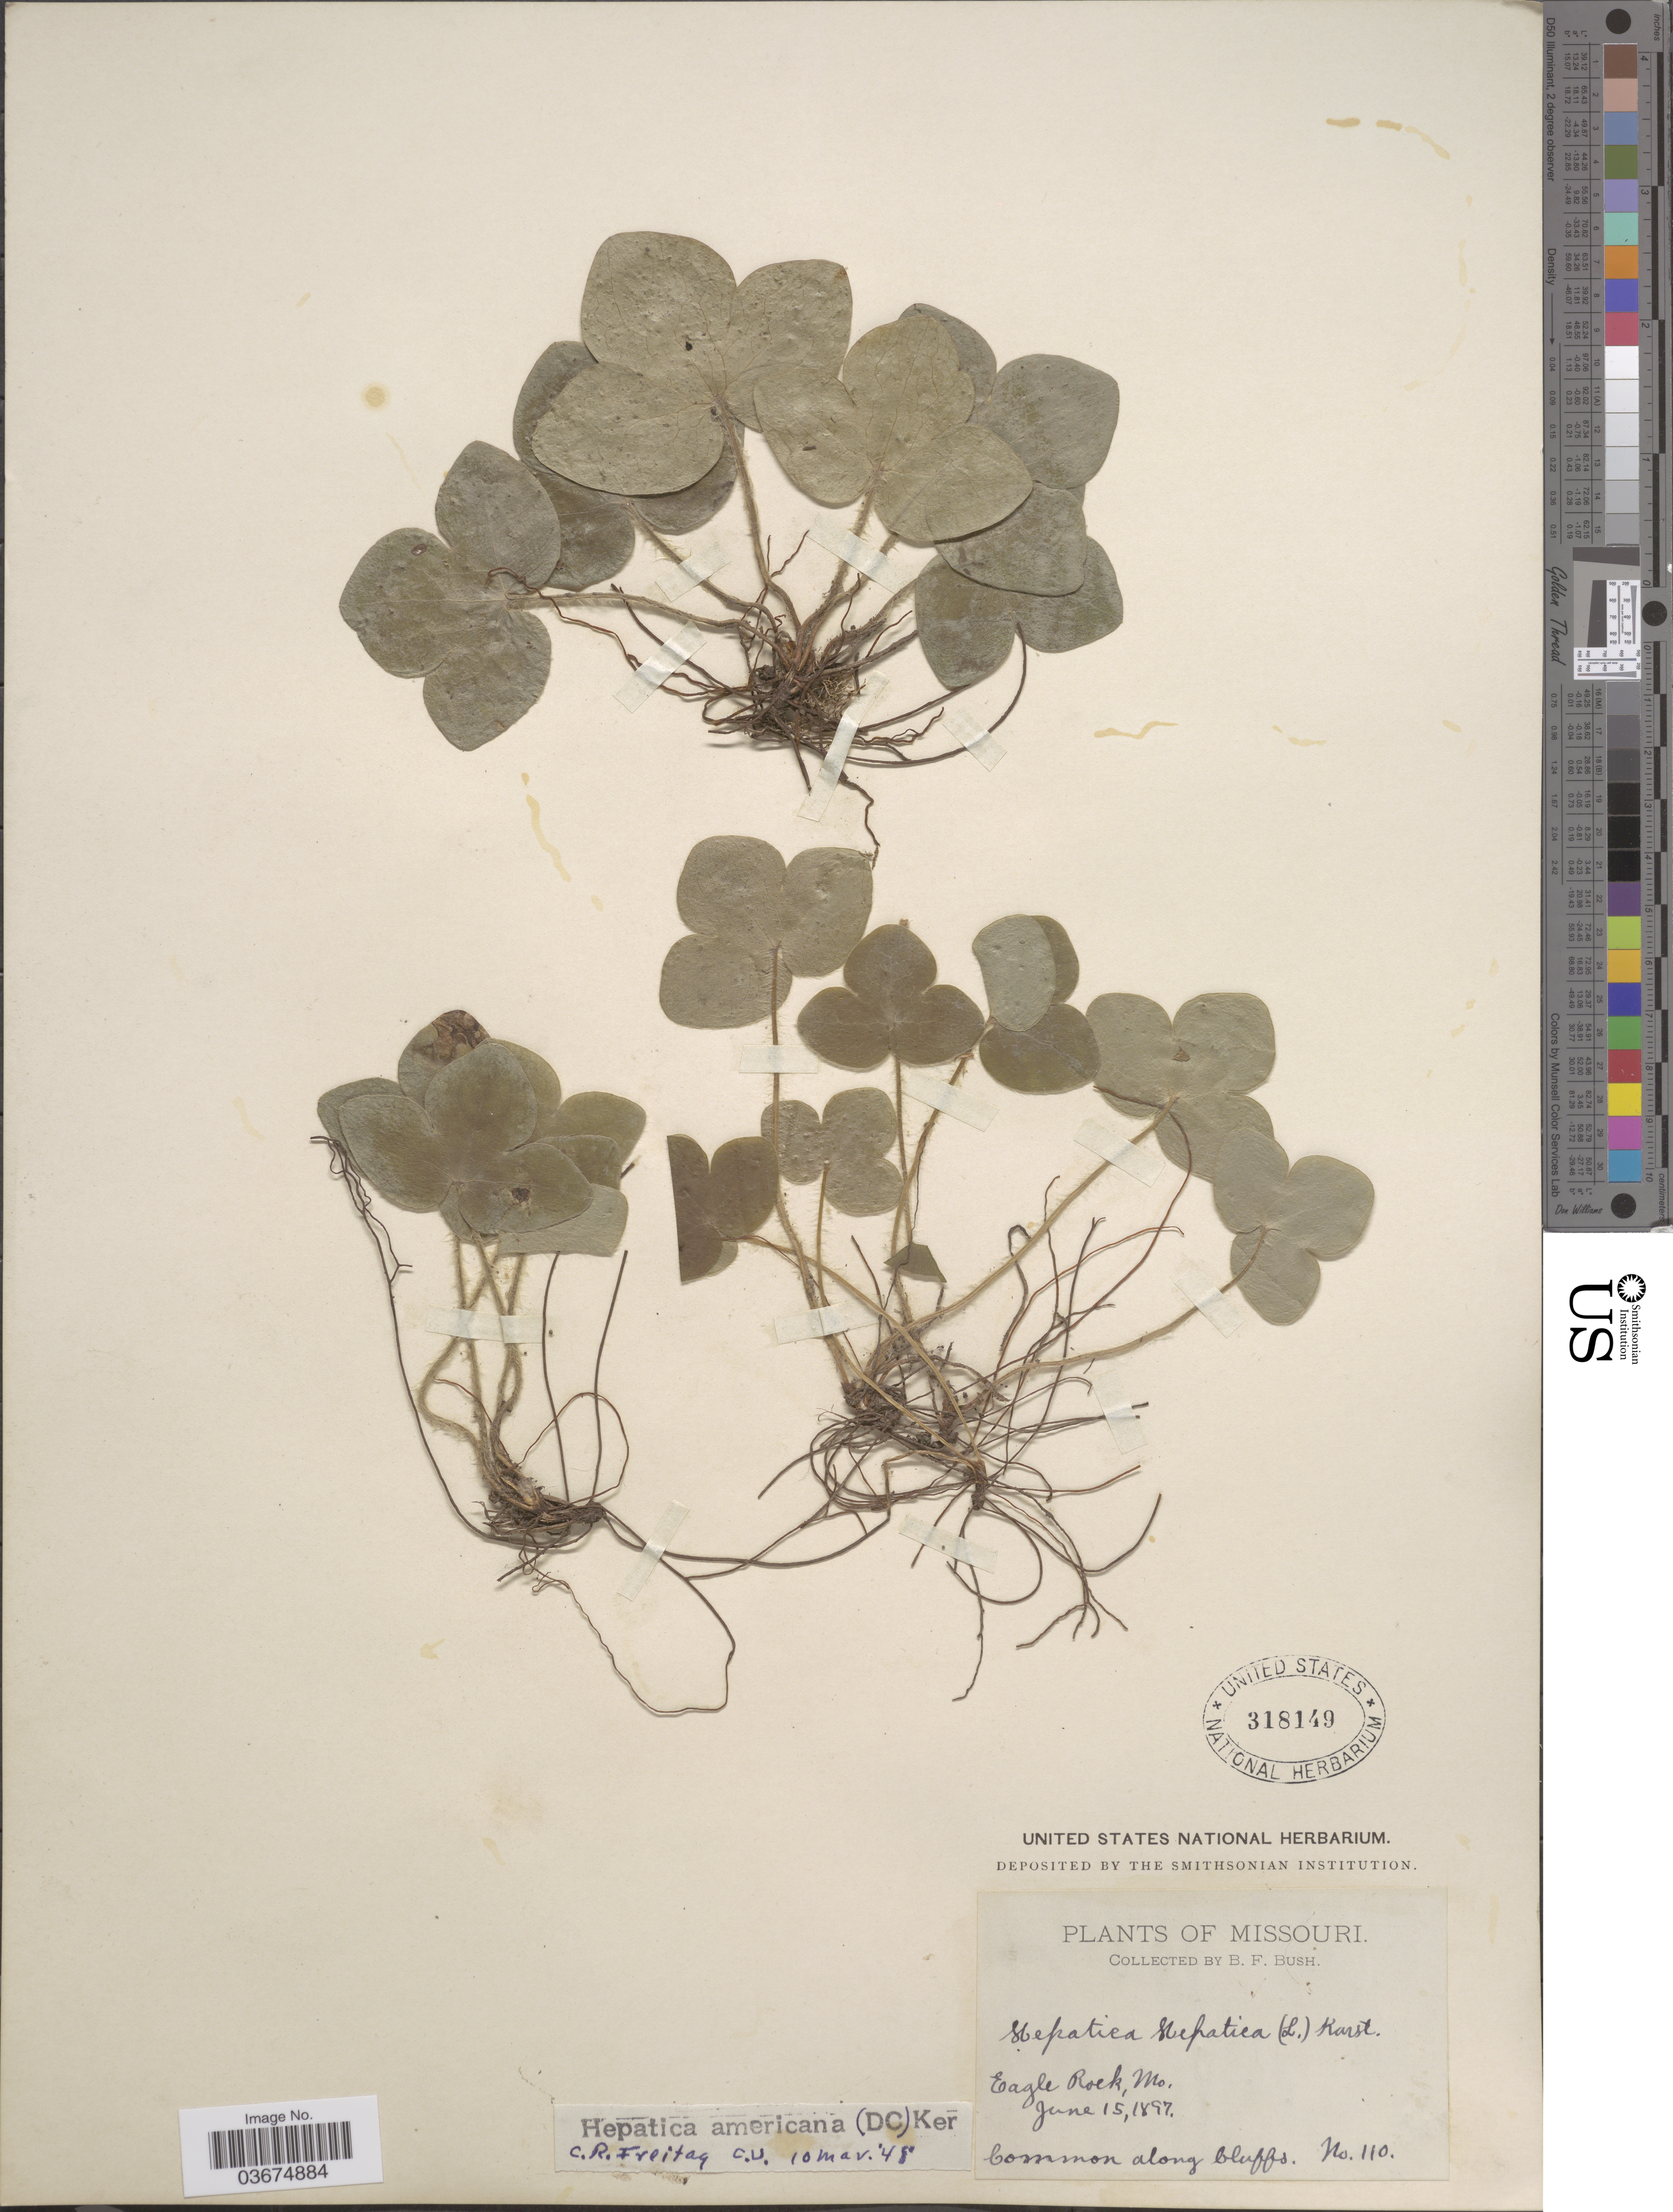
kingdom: Plantae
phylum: Tracheophyta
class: Magnoliopsida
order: Ranunculales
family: Ranunculaceae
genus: Hepatica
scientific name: Hepatica americana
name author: (DC.) Ker Gawl.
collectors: B. F. Bush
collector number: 110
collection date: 1897-06-15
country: United States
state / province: Missouri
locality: Eagle Rock.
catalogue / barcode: US 318149